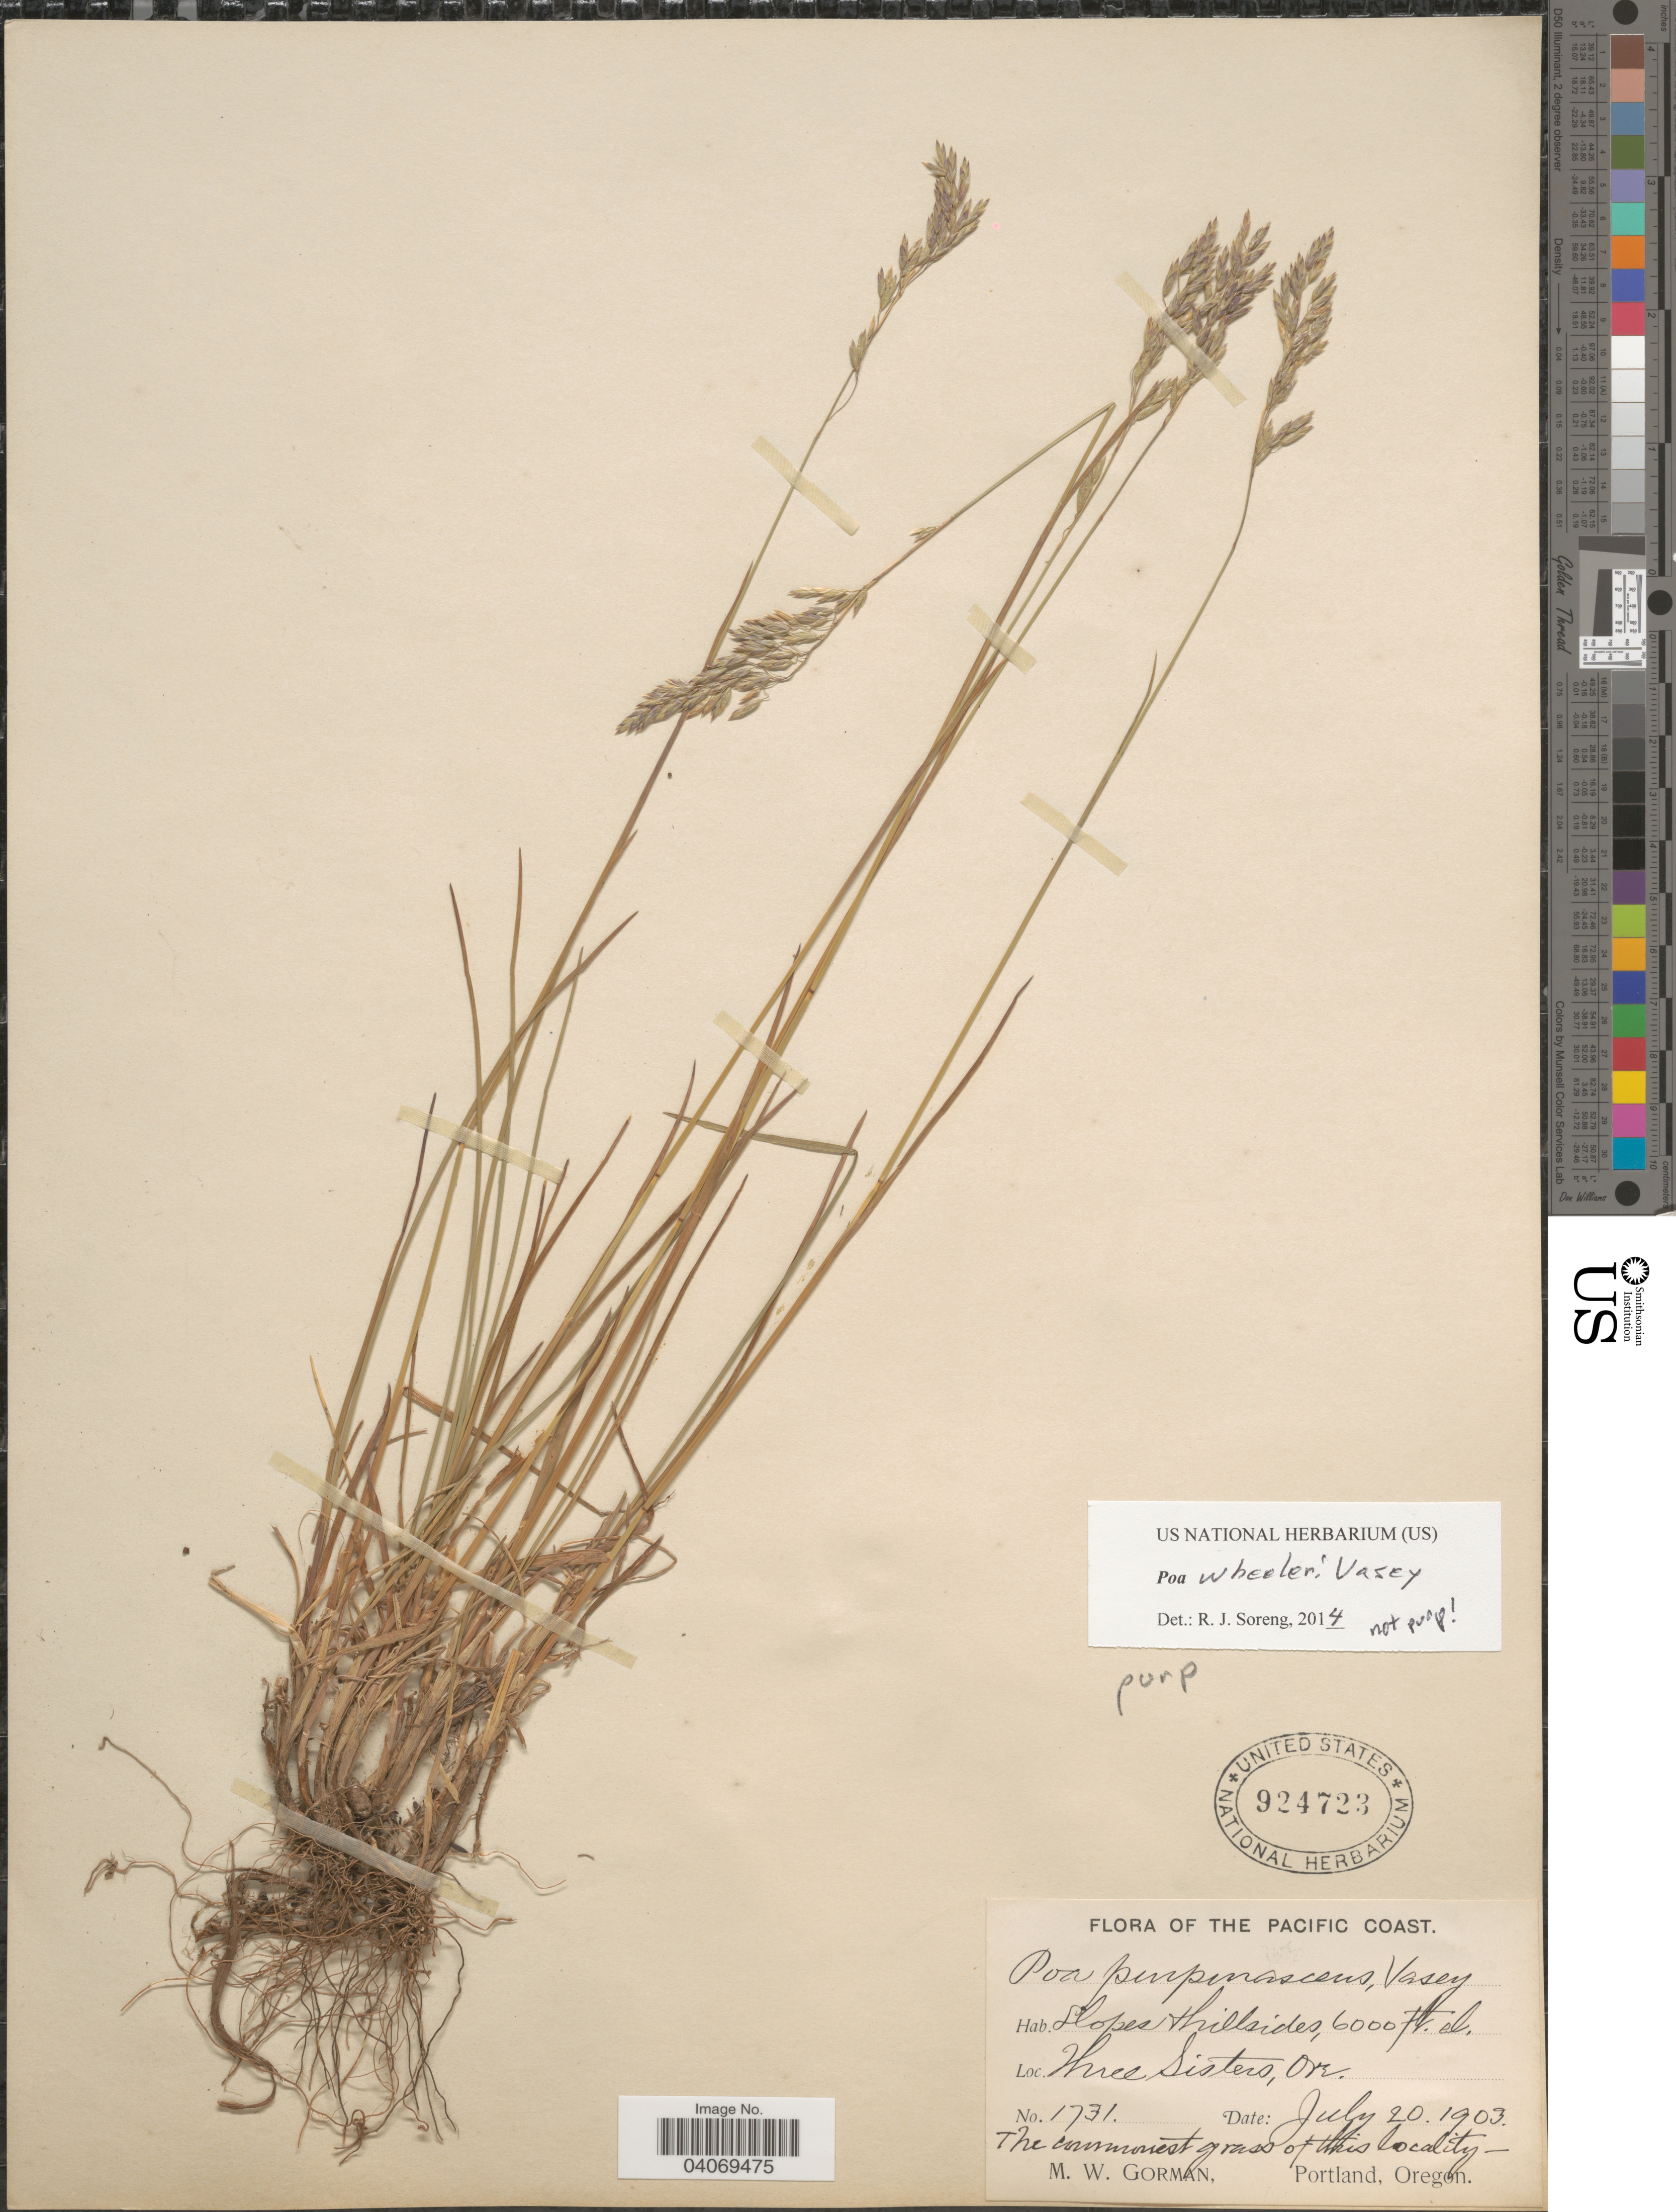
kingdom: Plantae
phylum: Tracheophyta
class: Liliopsida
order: Poales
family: Poaceae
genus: Poa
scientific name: Poa wheeleri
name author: Vasey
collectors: M. W. Gorman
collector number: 1731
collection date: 1903-07-20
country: United States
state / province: Oregon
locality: Pacific Coast. Slopes hillsides. Three Sisters.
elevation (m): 1829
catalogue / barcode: US 924723